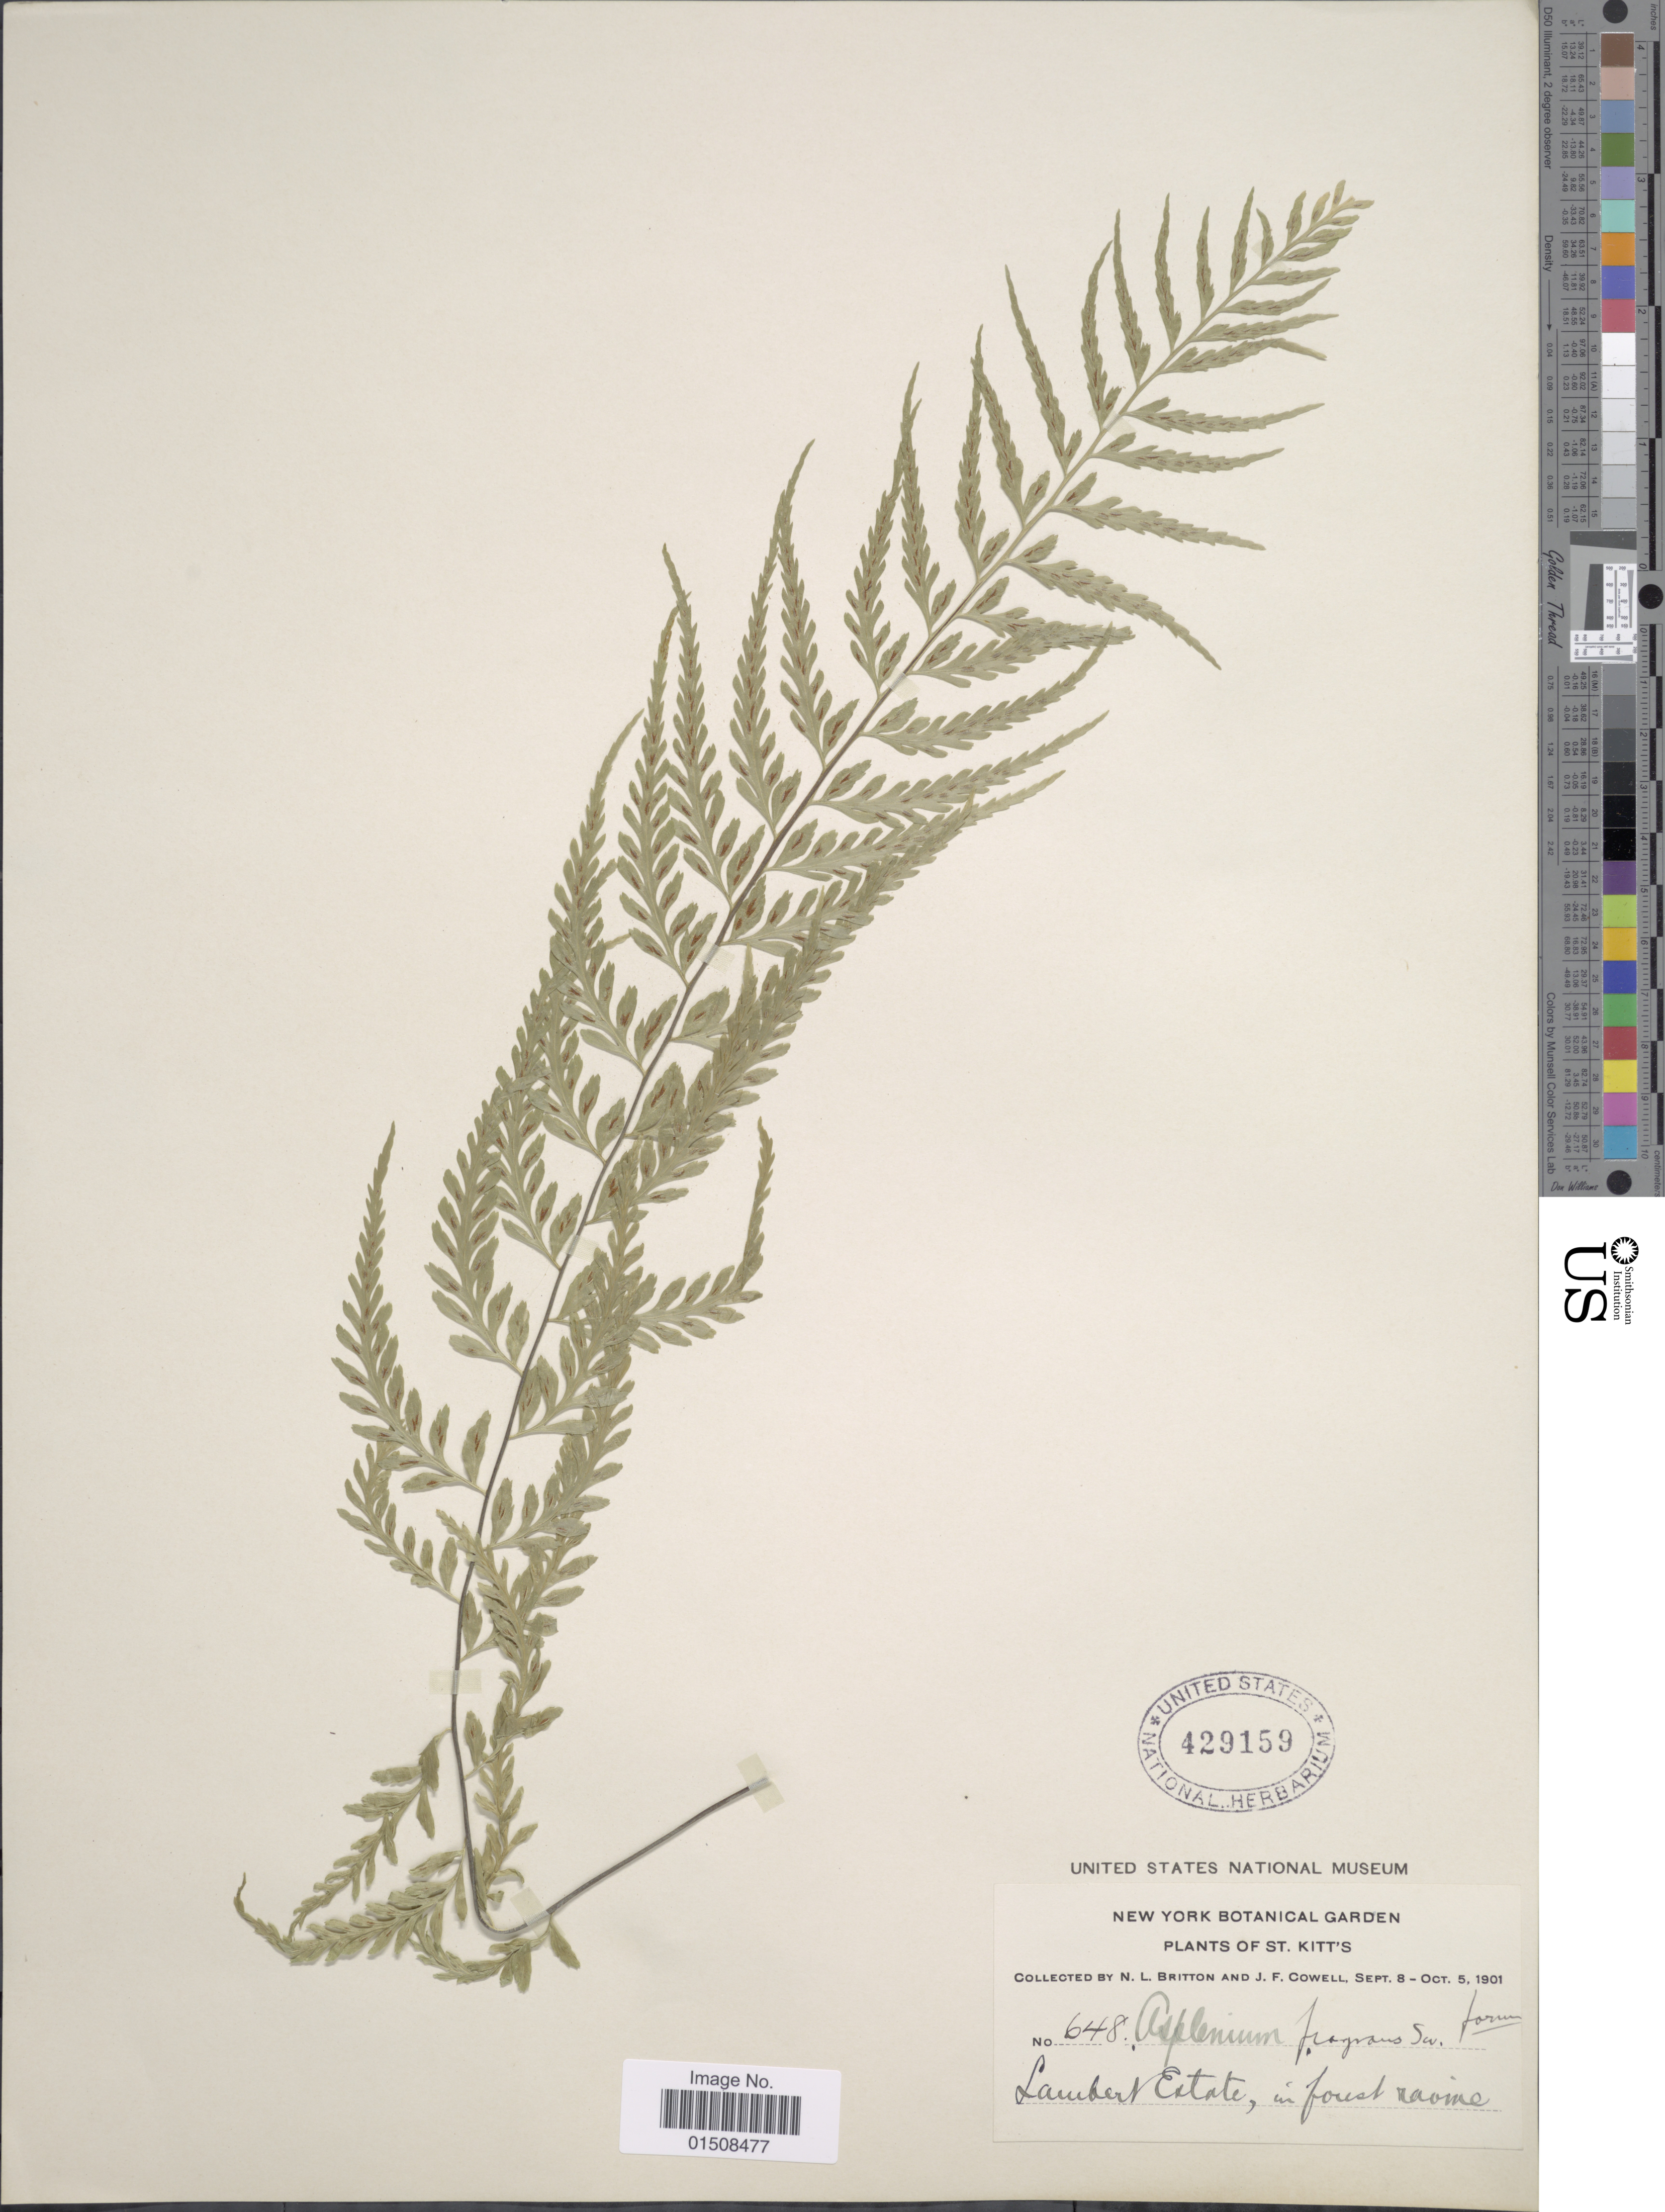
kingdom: Plantae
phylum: Tracheophyta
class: Polypodiopsida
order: Polypodiales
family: Aspleniaceae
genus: Asplenium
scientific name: Asplenium auritum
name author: Sw.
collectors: N. Britton & J. F. Cowell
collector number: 648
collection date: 1901-09-08/1901-10-05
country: St. Christopher-Nevis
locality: St. Kitt's, Lambert Estate, forest ravine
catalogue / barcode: US 429159